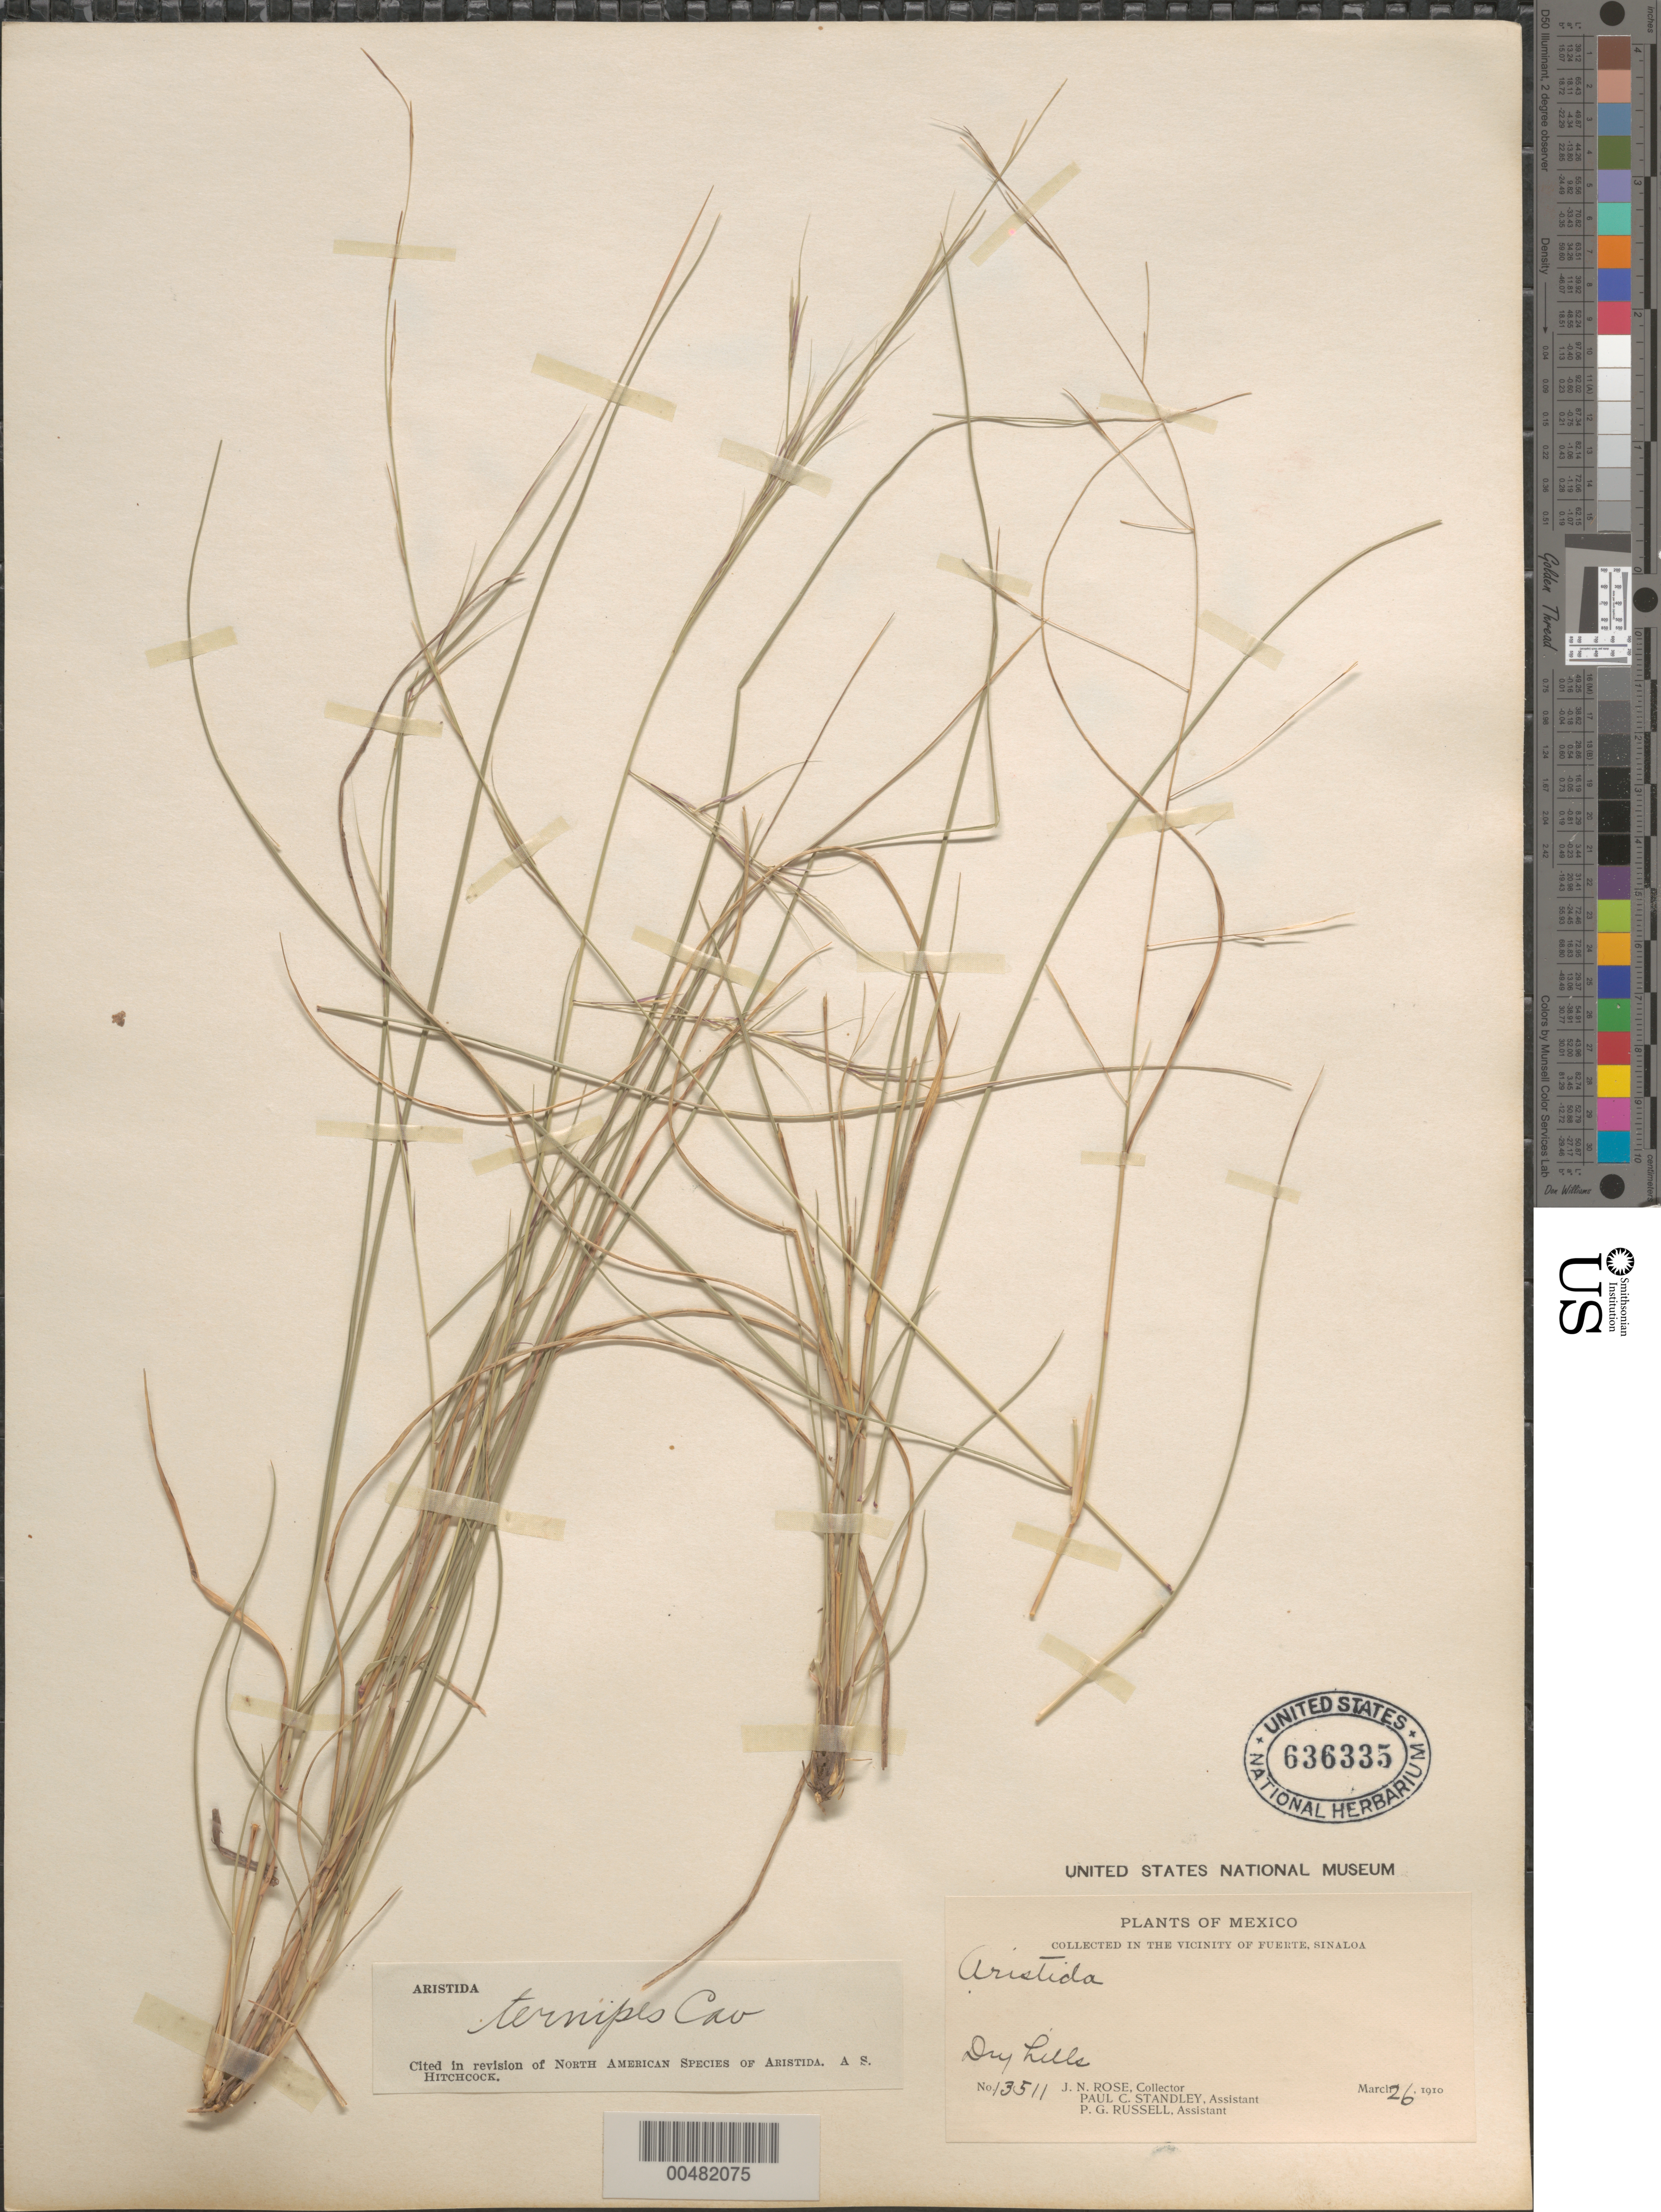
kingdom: Plantae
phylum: Tracheophyta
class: Liliopsida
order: Poales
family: Poaceae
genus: Aristida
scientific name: Aristida ternipes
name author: Cav.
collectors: J. N. Rose, P. C. Standley & P. G. Russell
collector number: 13511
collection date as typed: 26 Mar 1910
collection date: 1910-03-26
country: Mexico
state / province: Sinaloa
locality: Vicinity of Fuerte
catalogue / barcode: US 636335